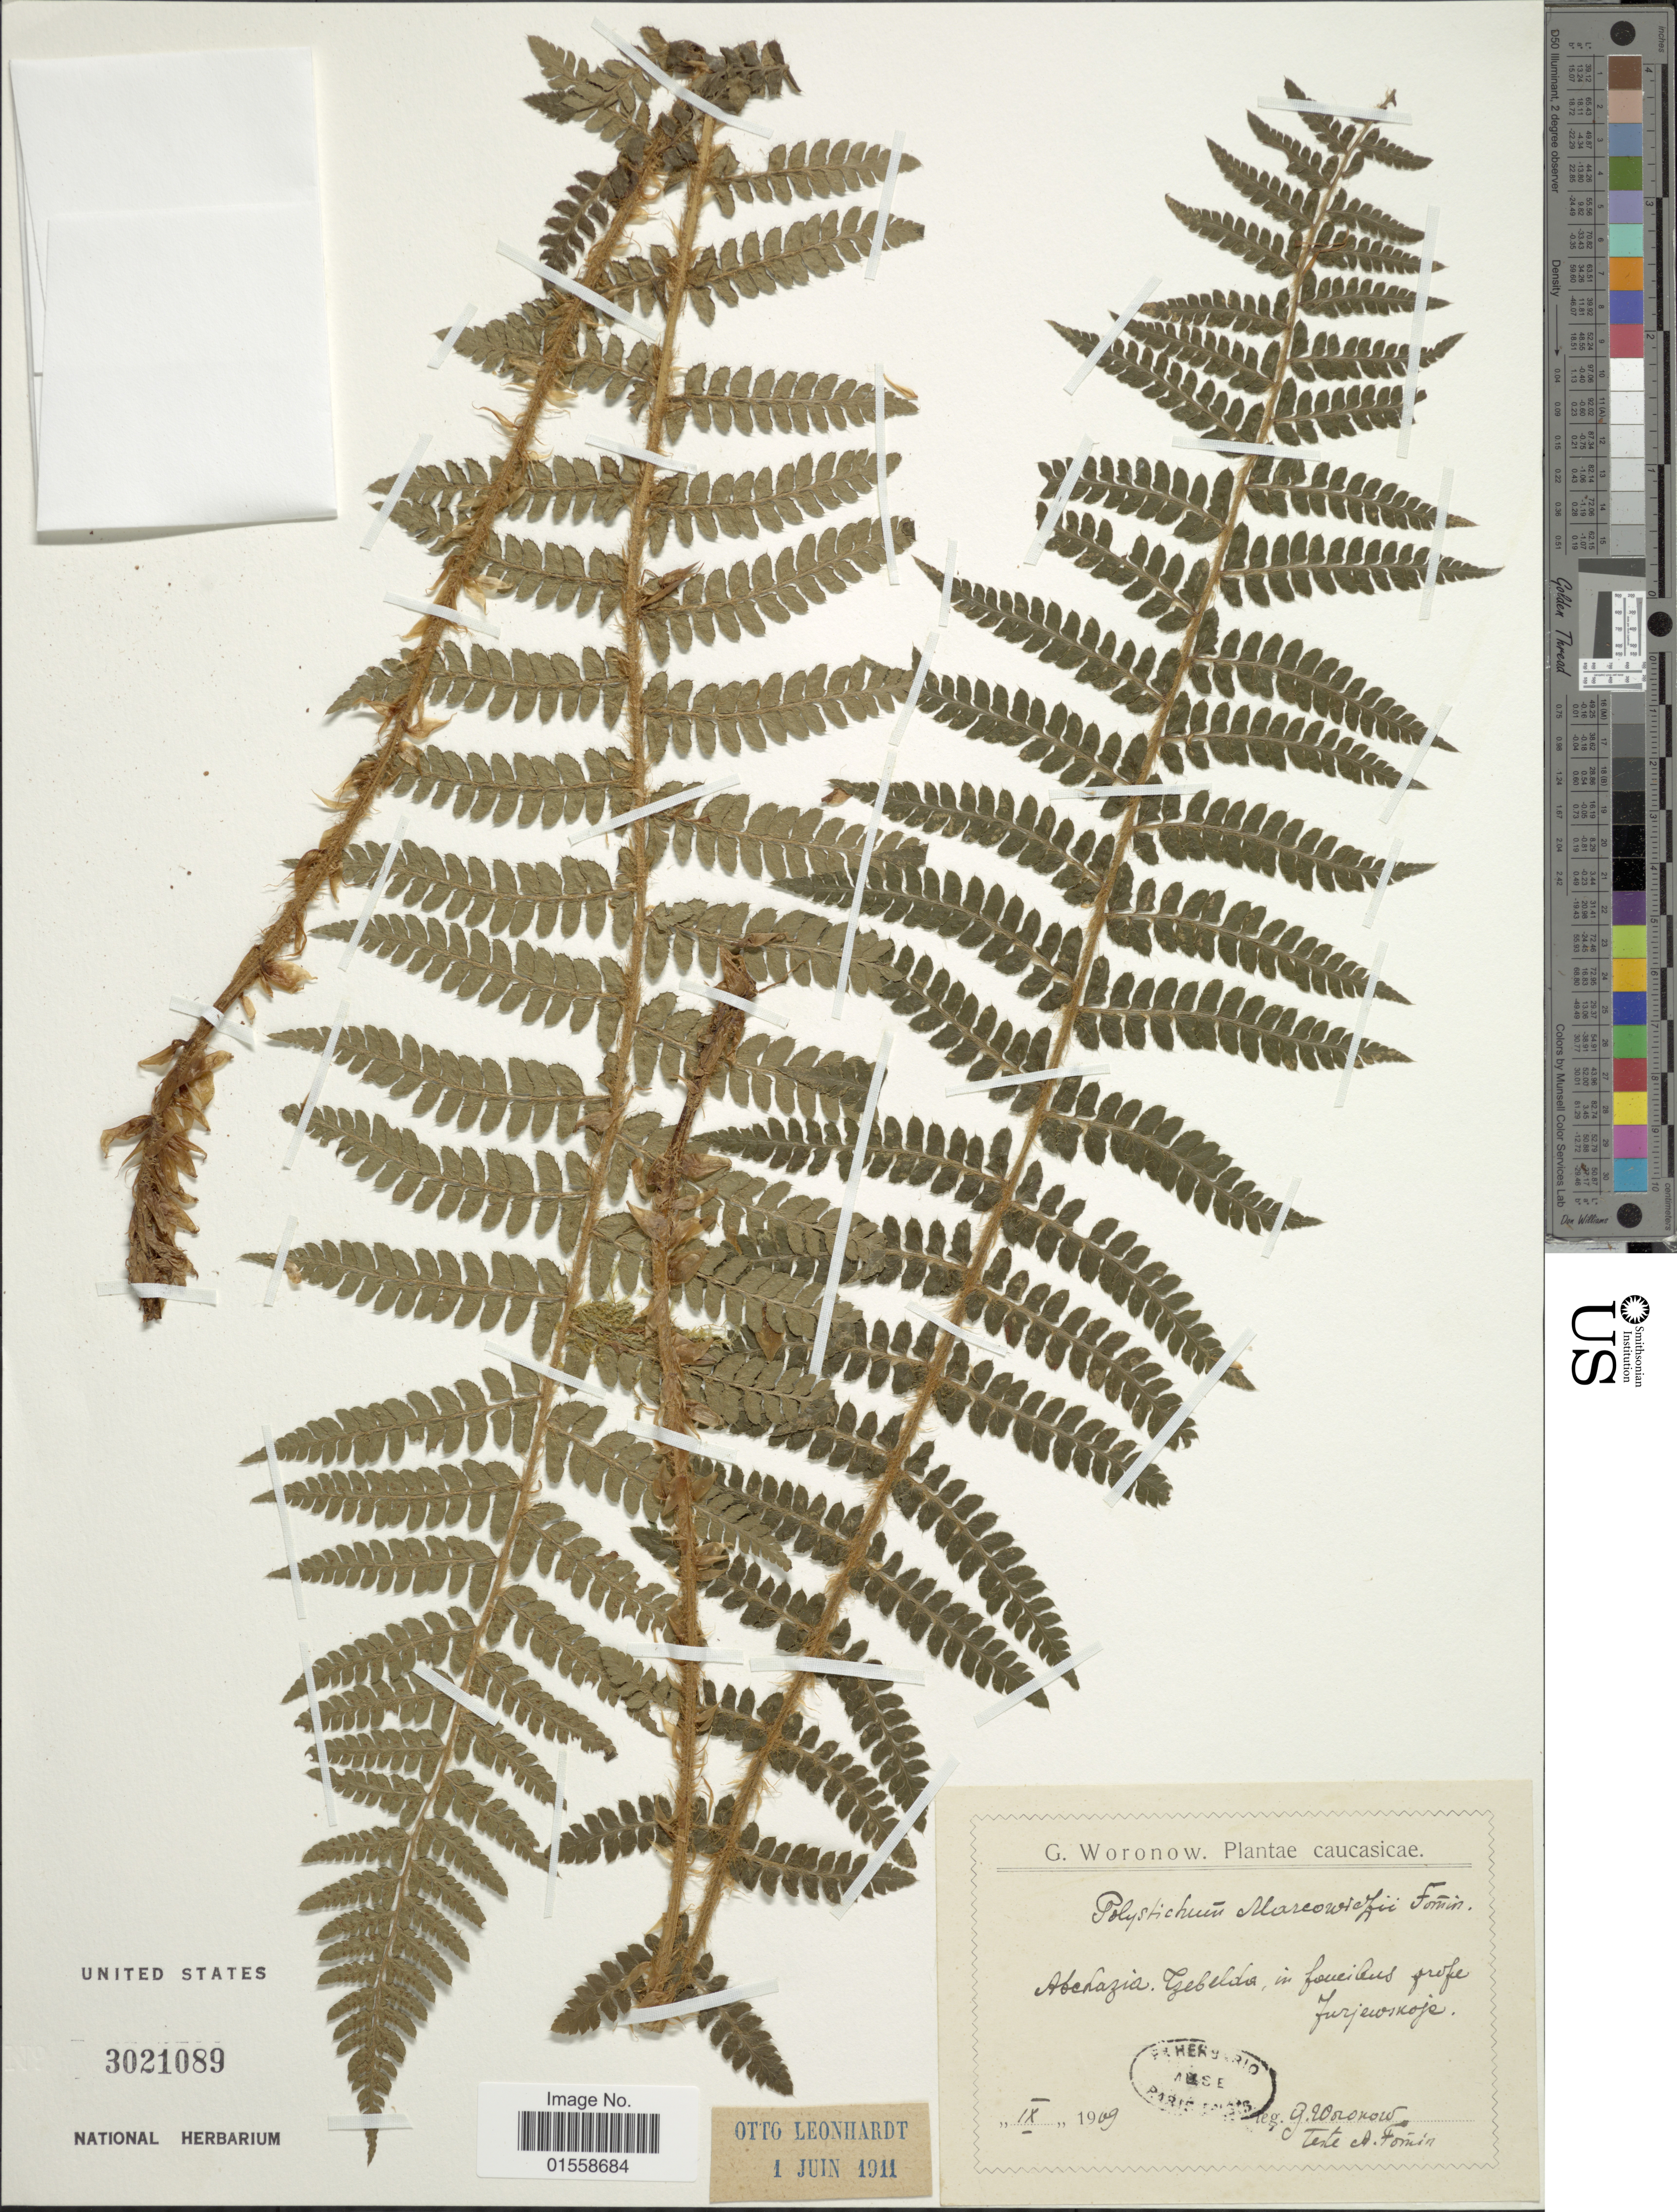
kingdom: Plantae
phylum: Tracheophyta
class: Polypodiopsida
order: Polypodiales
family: Dryopteridaceae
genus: Polystichum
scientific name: Polystichum x bicknellii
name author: (Christ) Hahne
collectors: G. Woronow & A. V. Fomin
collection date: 1909-09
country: Georgia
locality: Caucasicae. Abkhazia. Czebelda, in foueibus prope Jurjewskoje. [interpreted]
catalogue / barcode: US 3021089